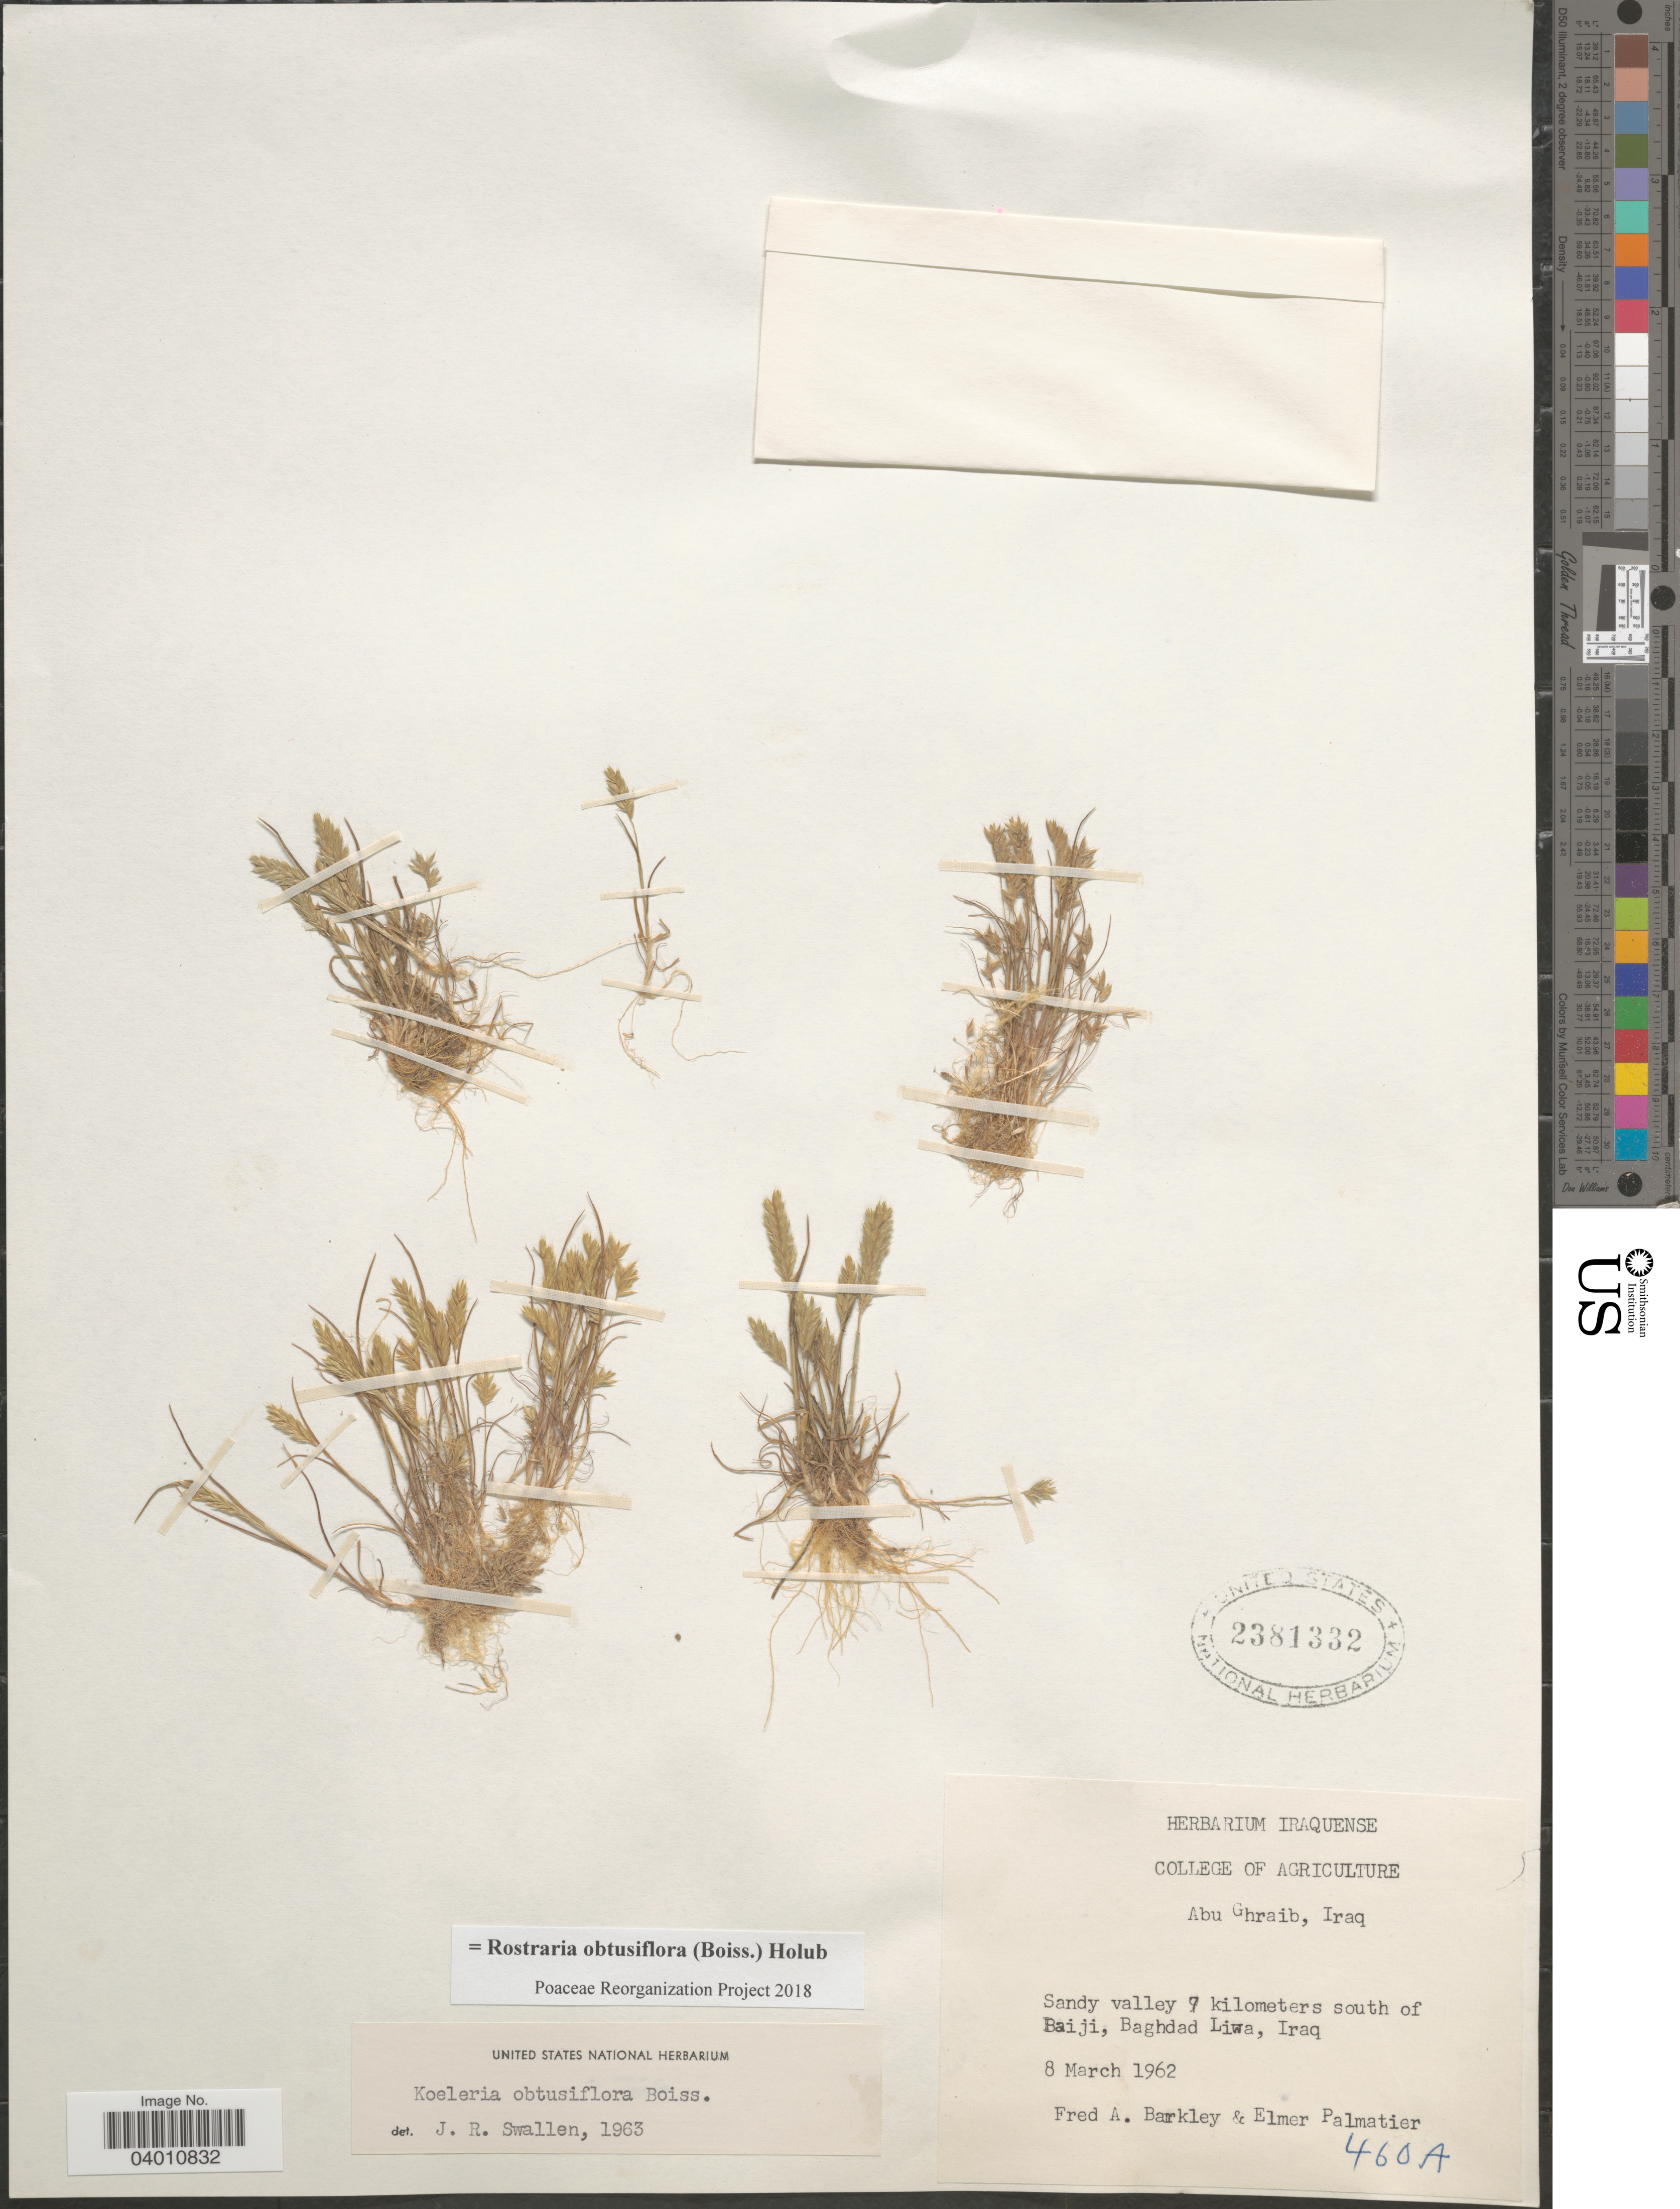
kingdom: Plantae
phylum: Tracheophyta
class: Liliopsida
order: Poales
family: Poaceae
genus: Rostraria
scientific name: Rostraria obtusiflora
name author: (Boiss.) Holub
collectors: F. A. Barkley & E. Palmatier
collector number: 460A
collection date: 1962-03-08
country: Iraq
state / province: Baghdad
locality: Sandy valley 7 kilometers south of Baiji, Baghdad Liwa.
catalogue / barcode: US 2381332